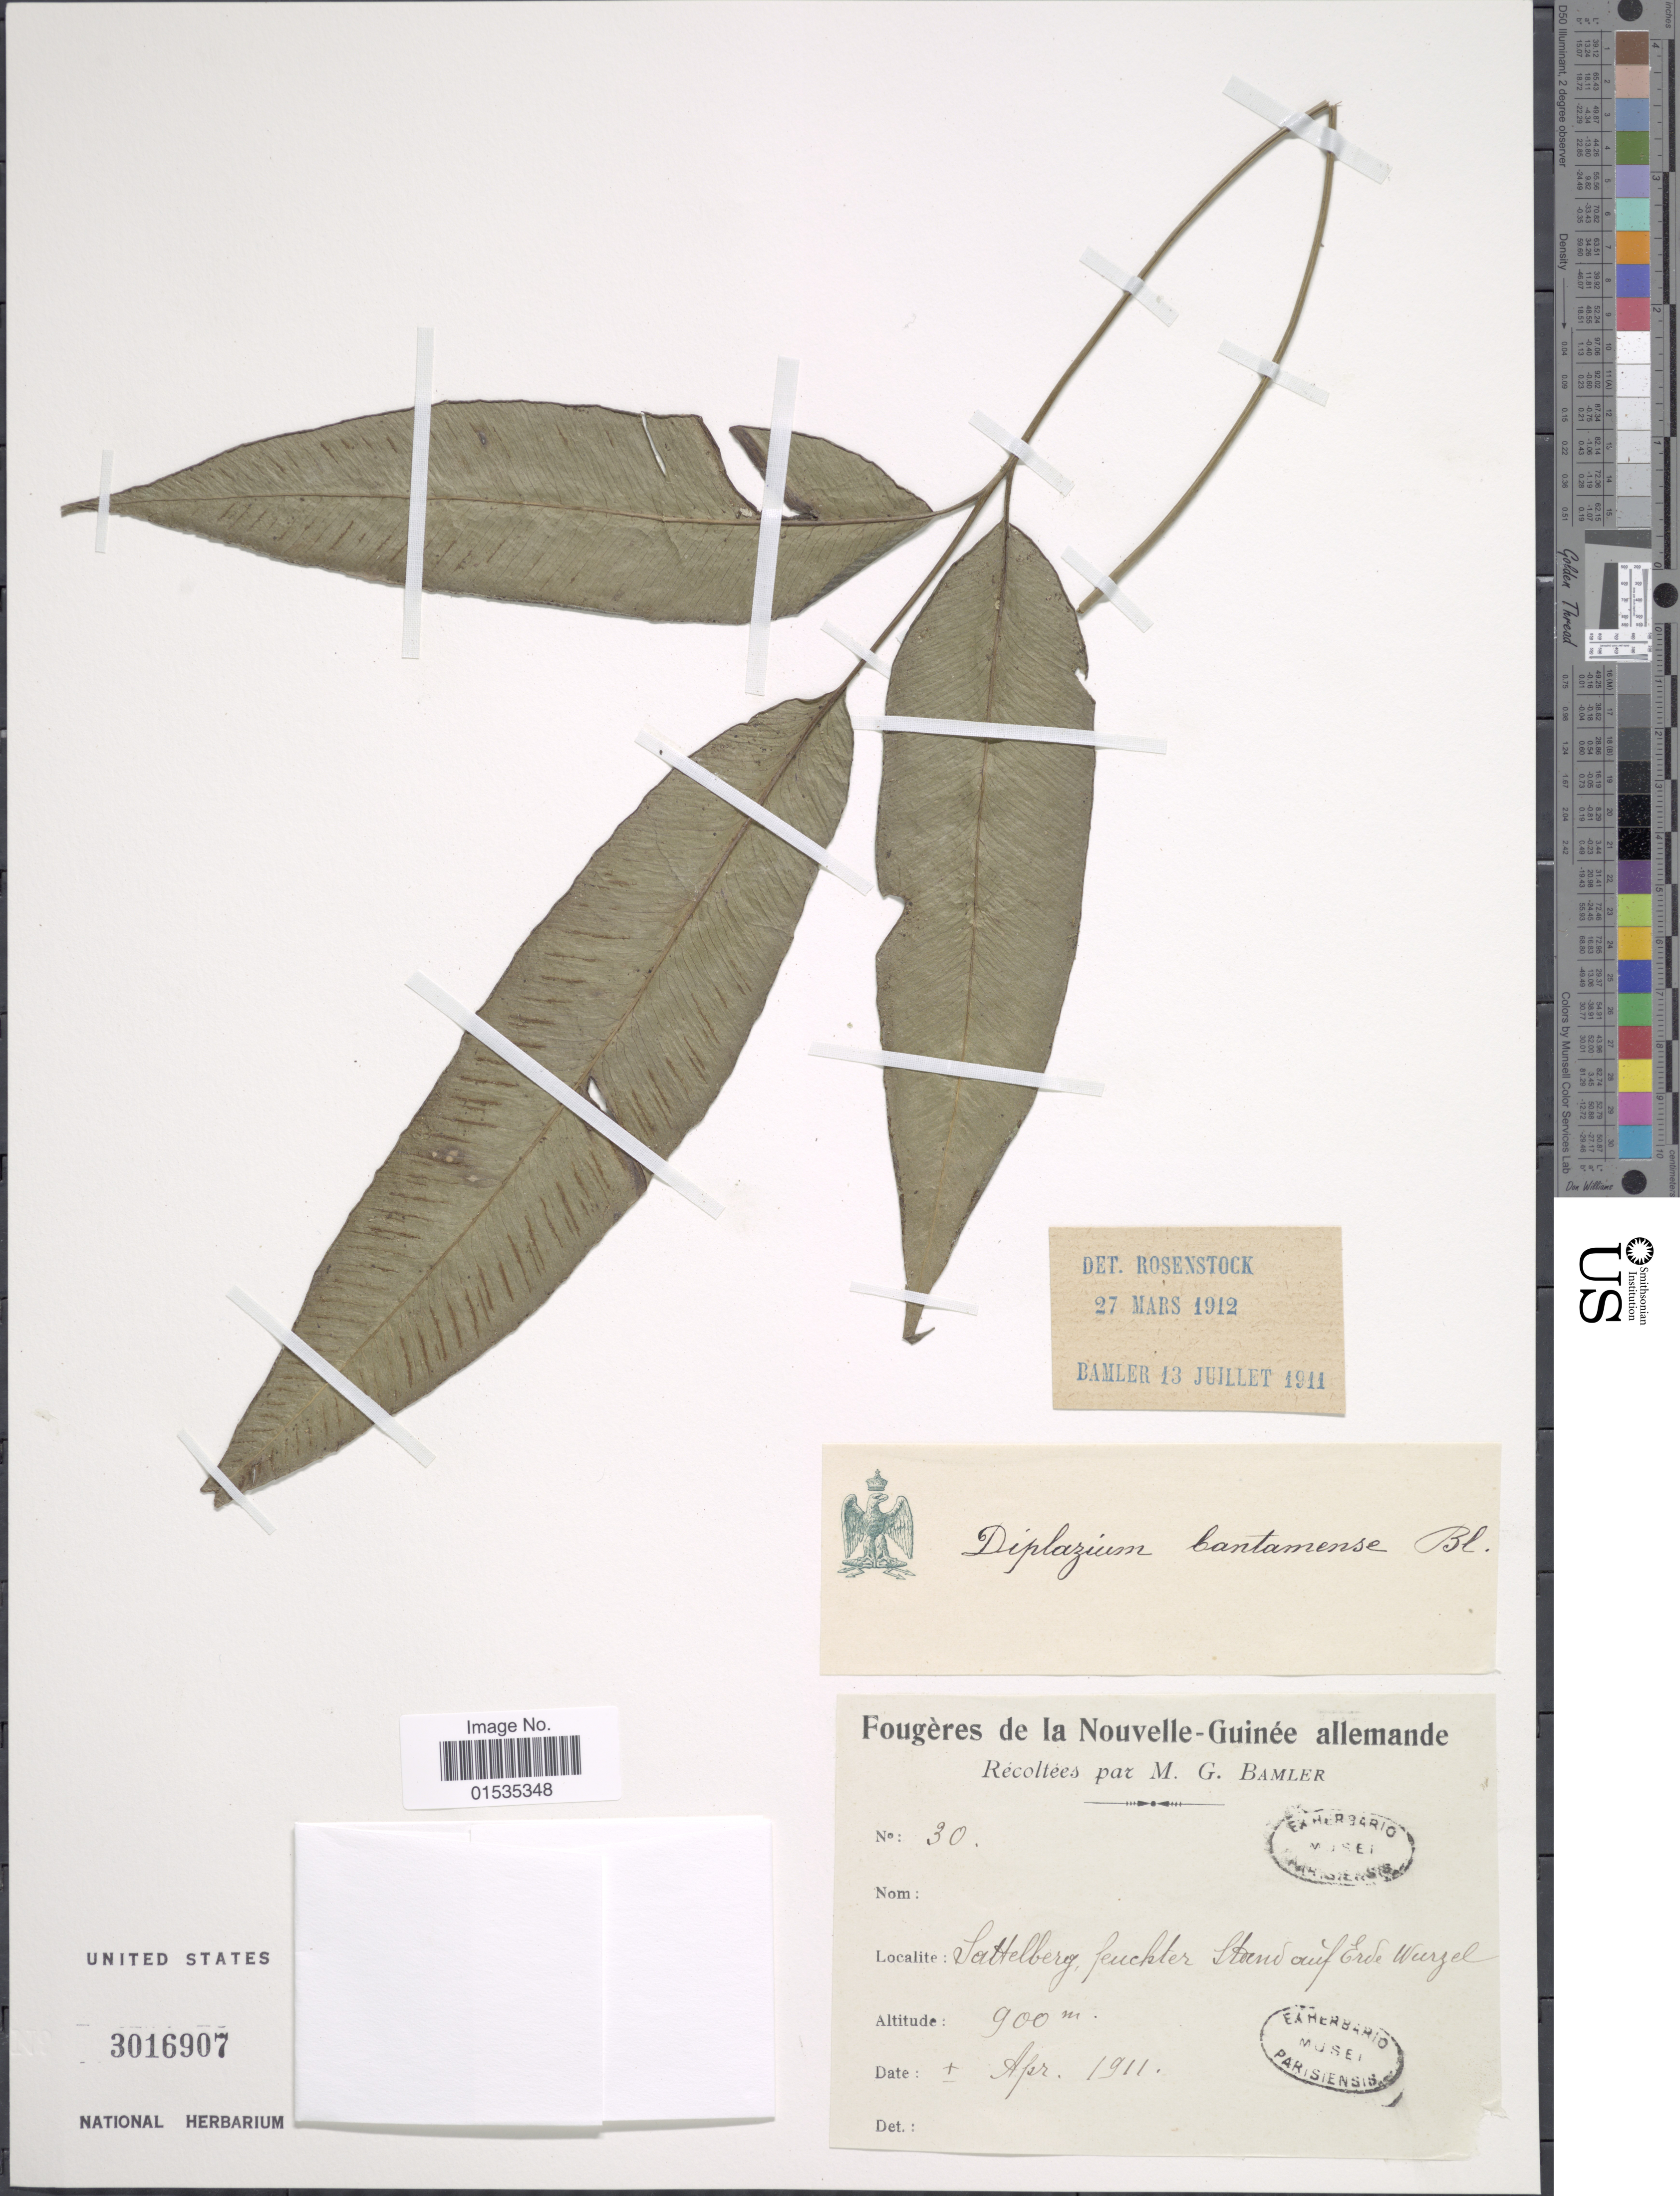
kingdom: Plantae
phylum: Tracheophyta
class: Polypodiopsida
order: Polypodiales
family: Athyriaceae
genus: Diplazium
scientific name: Diplazium sp.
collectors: M. Bamler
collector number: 30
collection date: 1911-04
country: Papua New Guinea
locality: Sattelberg feuchter Ltouw auf erde wurrel [interpreted]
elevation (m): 900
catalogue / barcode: US 3016907